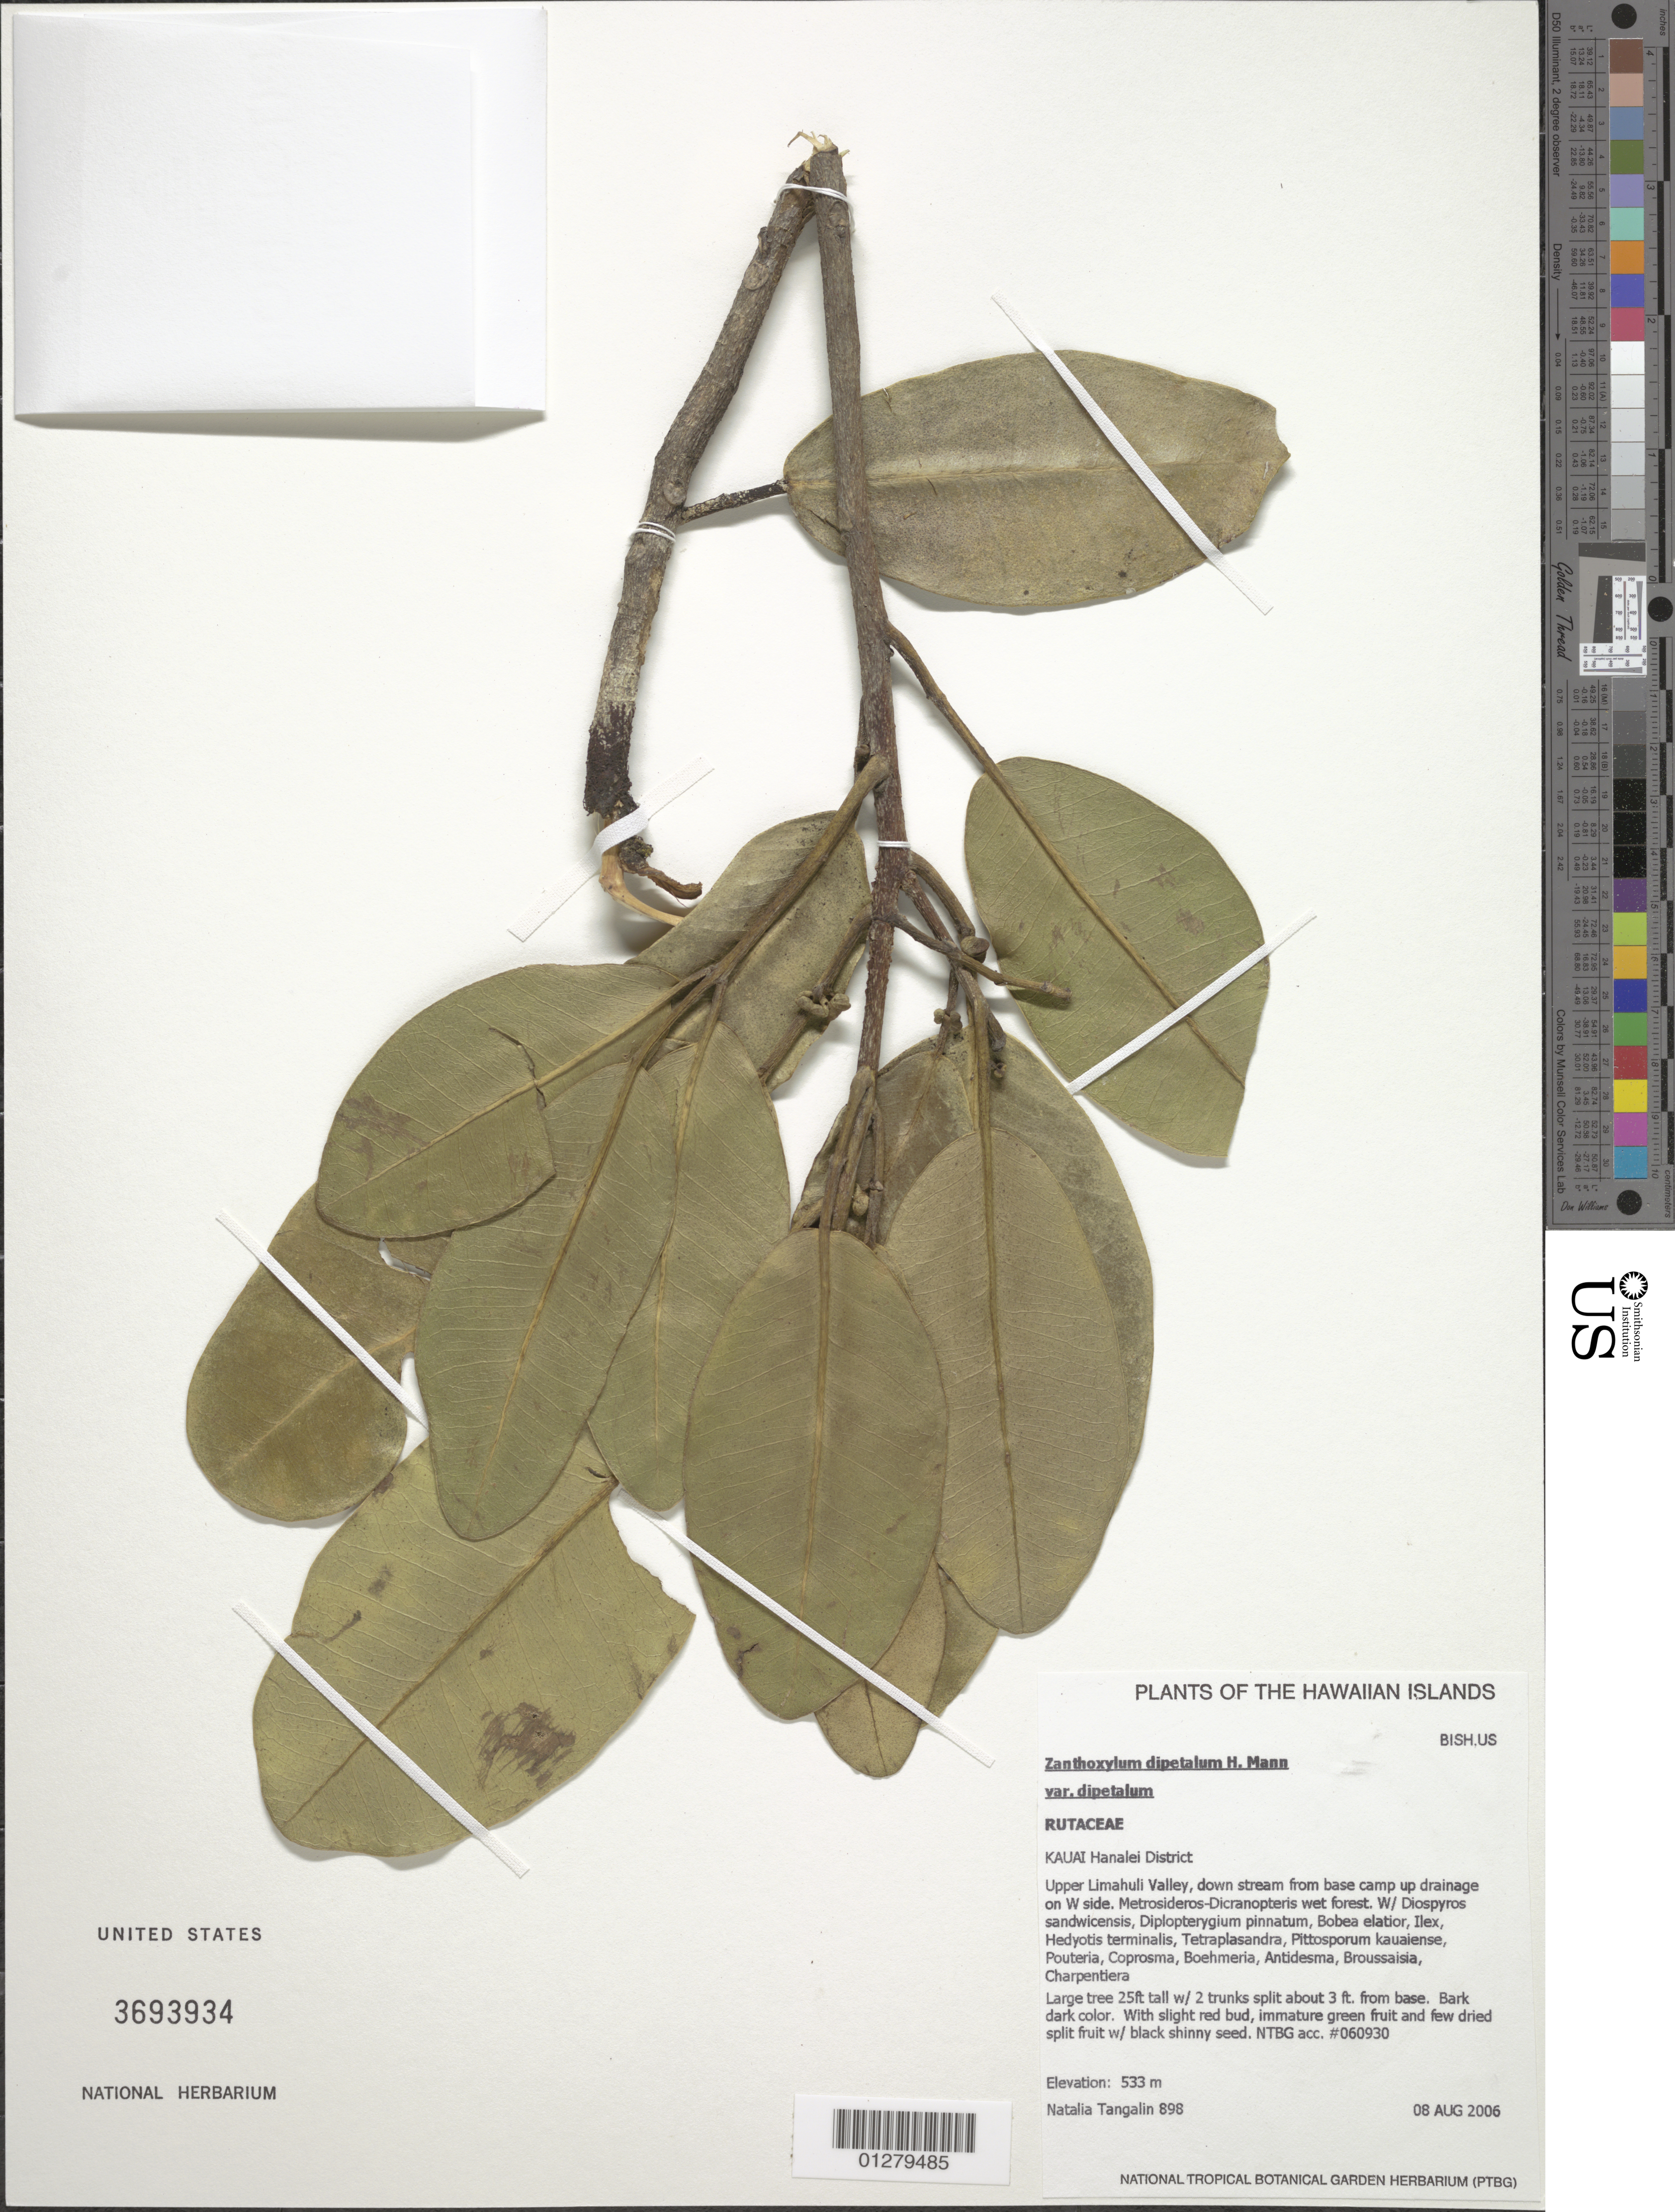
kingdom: Plantae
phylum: Tracheophyta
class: Magnoliopsida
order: Sapindales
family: Rutaceae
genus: Zanthoxylum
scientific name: Zanthoxylum dipetalum var. dipetalum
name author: H. Mann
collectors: N. Tangalin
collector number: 898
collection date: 2006-08-08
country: United States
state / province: Hawaii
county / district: Kauai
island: Kaua'i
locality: Hanalei District, Upper Limahuli Valley, downstream from base camp u drainage on west side.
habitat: Wet forest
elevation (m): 533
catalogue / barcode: US 3693934